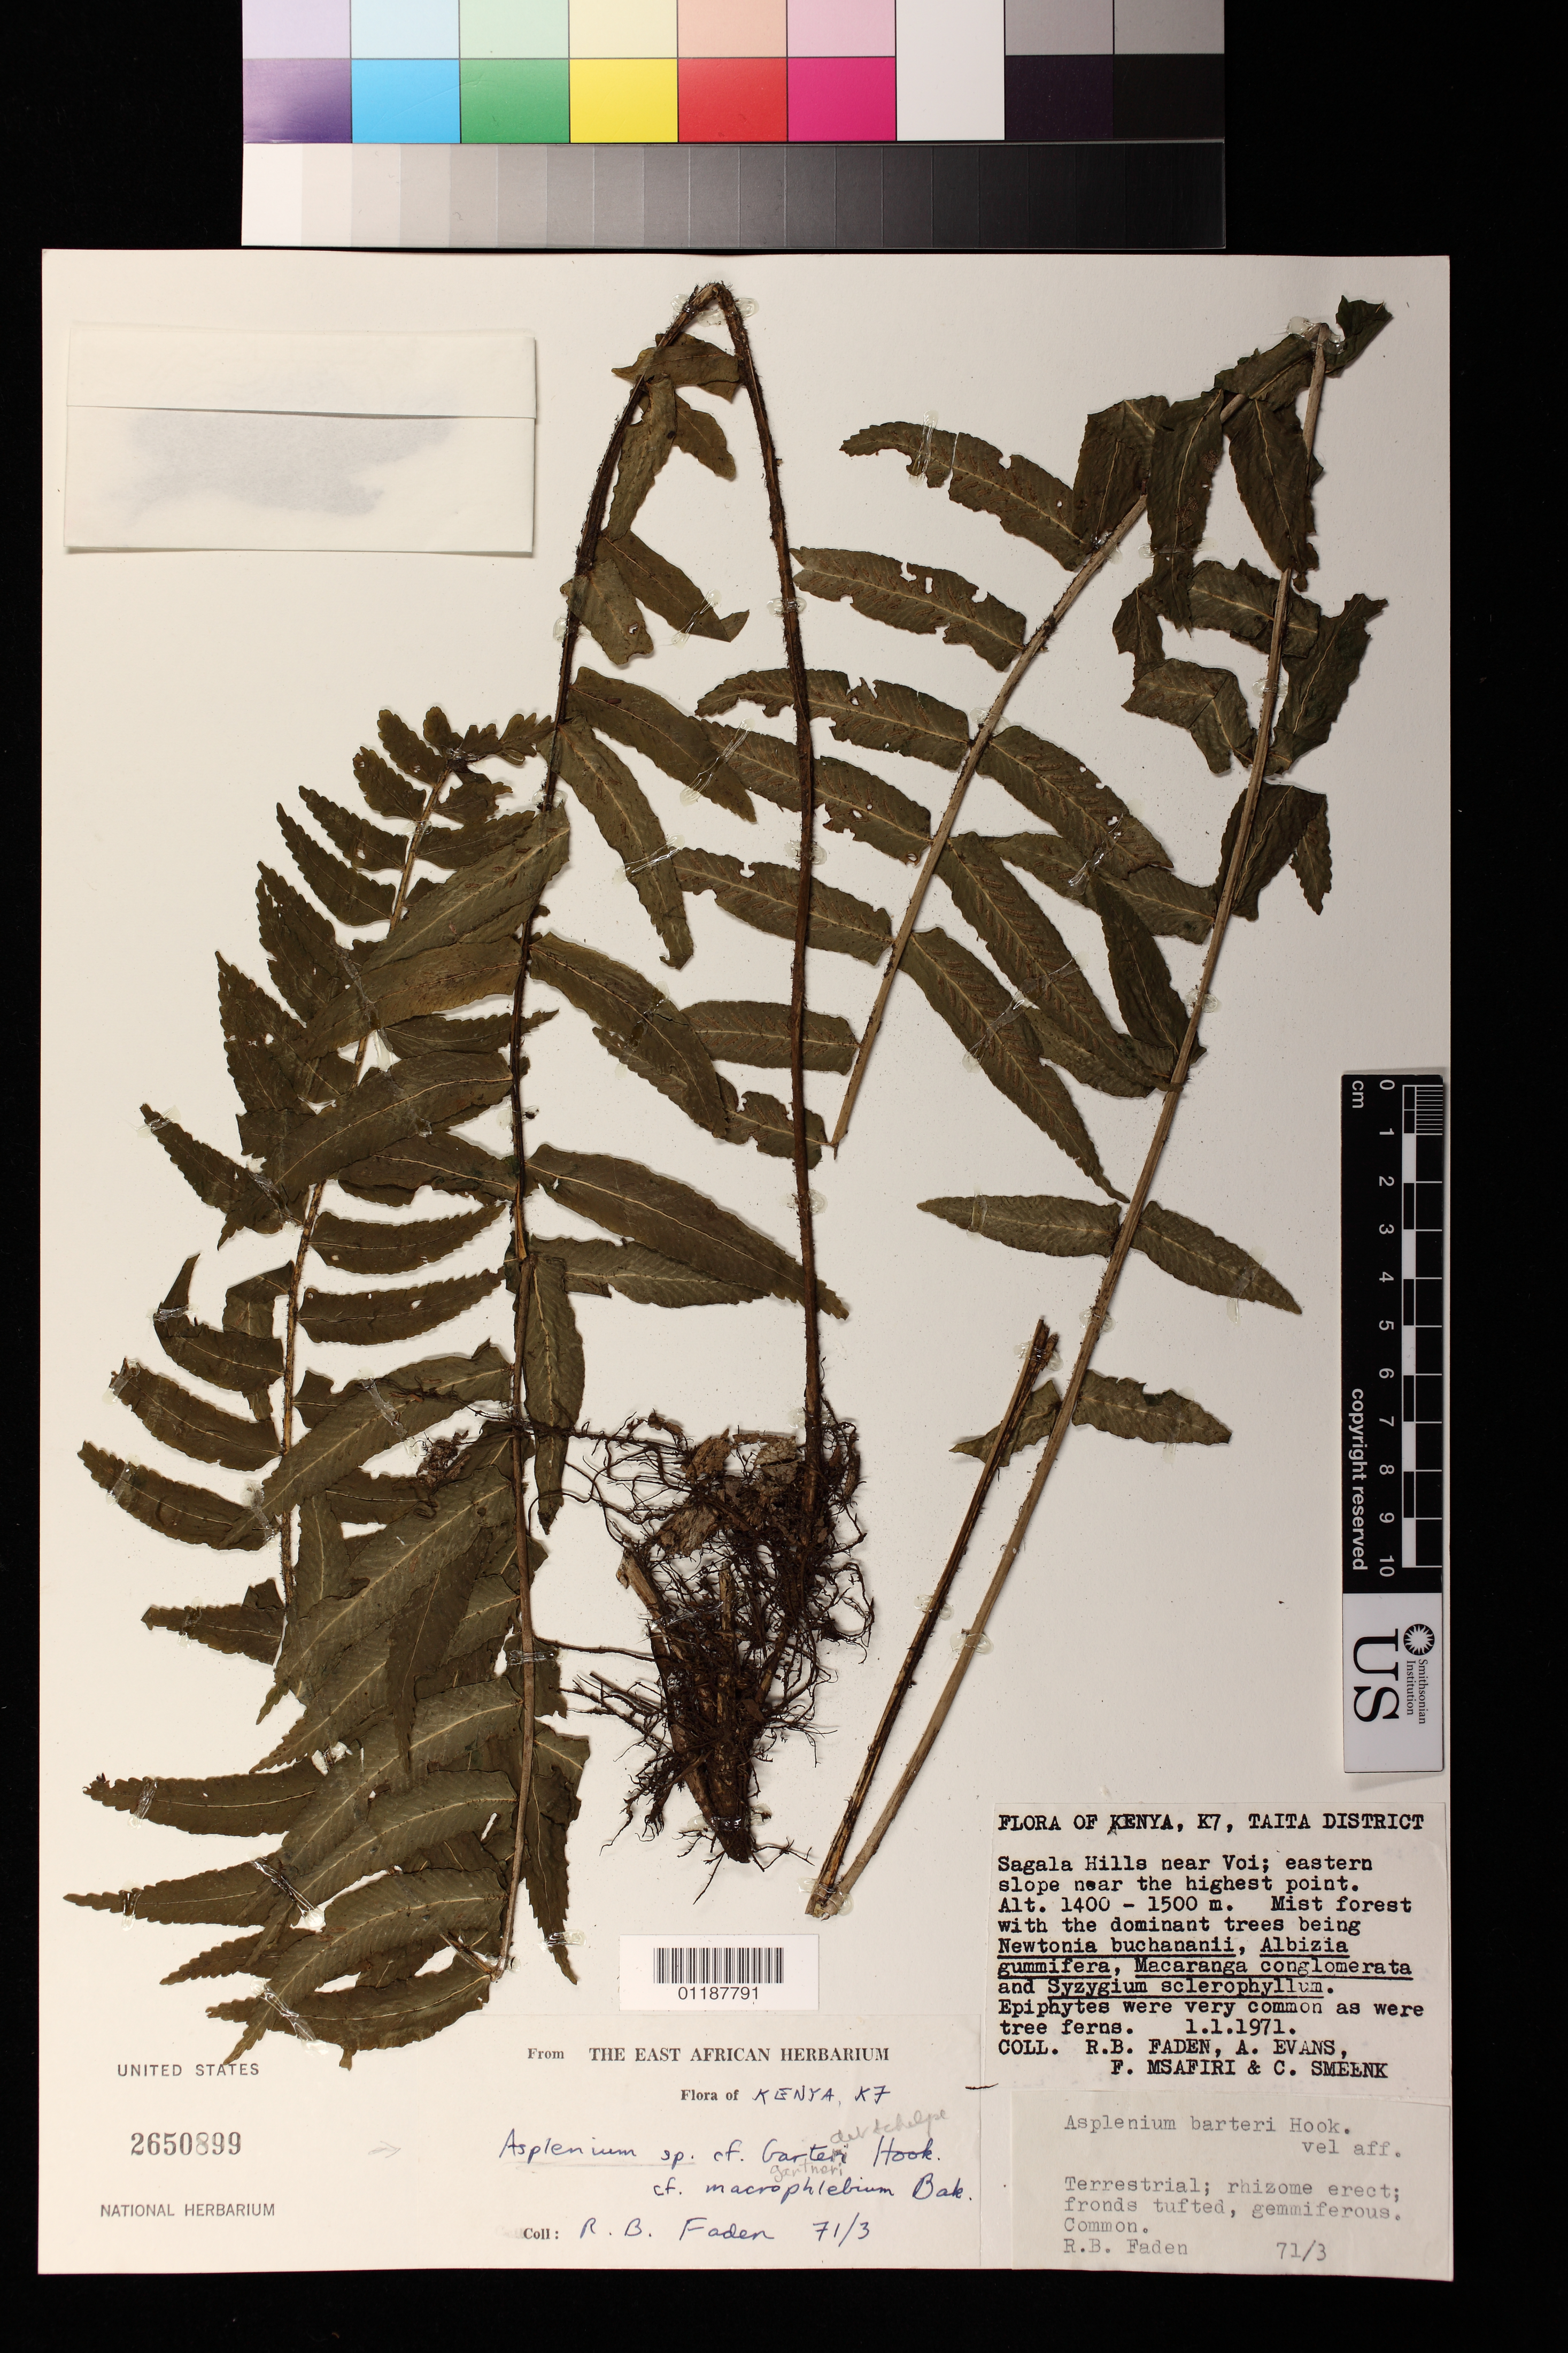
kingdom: Plantae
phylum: Tracheophyta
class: Polypodiopsida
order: Polypodiales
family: Aspleniaceae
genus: Asplenium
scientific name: Asplenium gardneri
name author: Baker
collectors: R. B. Faden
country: Kenya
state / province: Taita Taveta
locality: Sagala Hills near Voi, eastern slope near highest point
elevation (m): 1400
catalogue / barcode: US 2650899